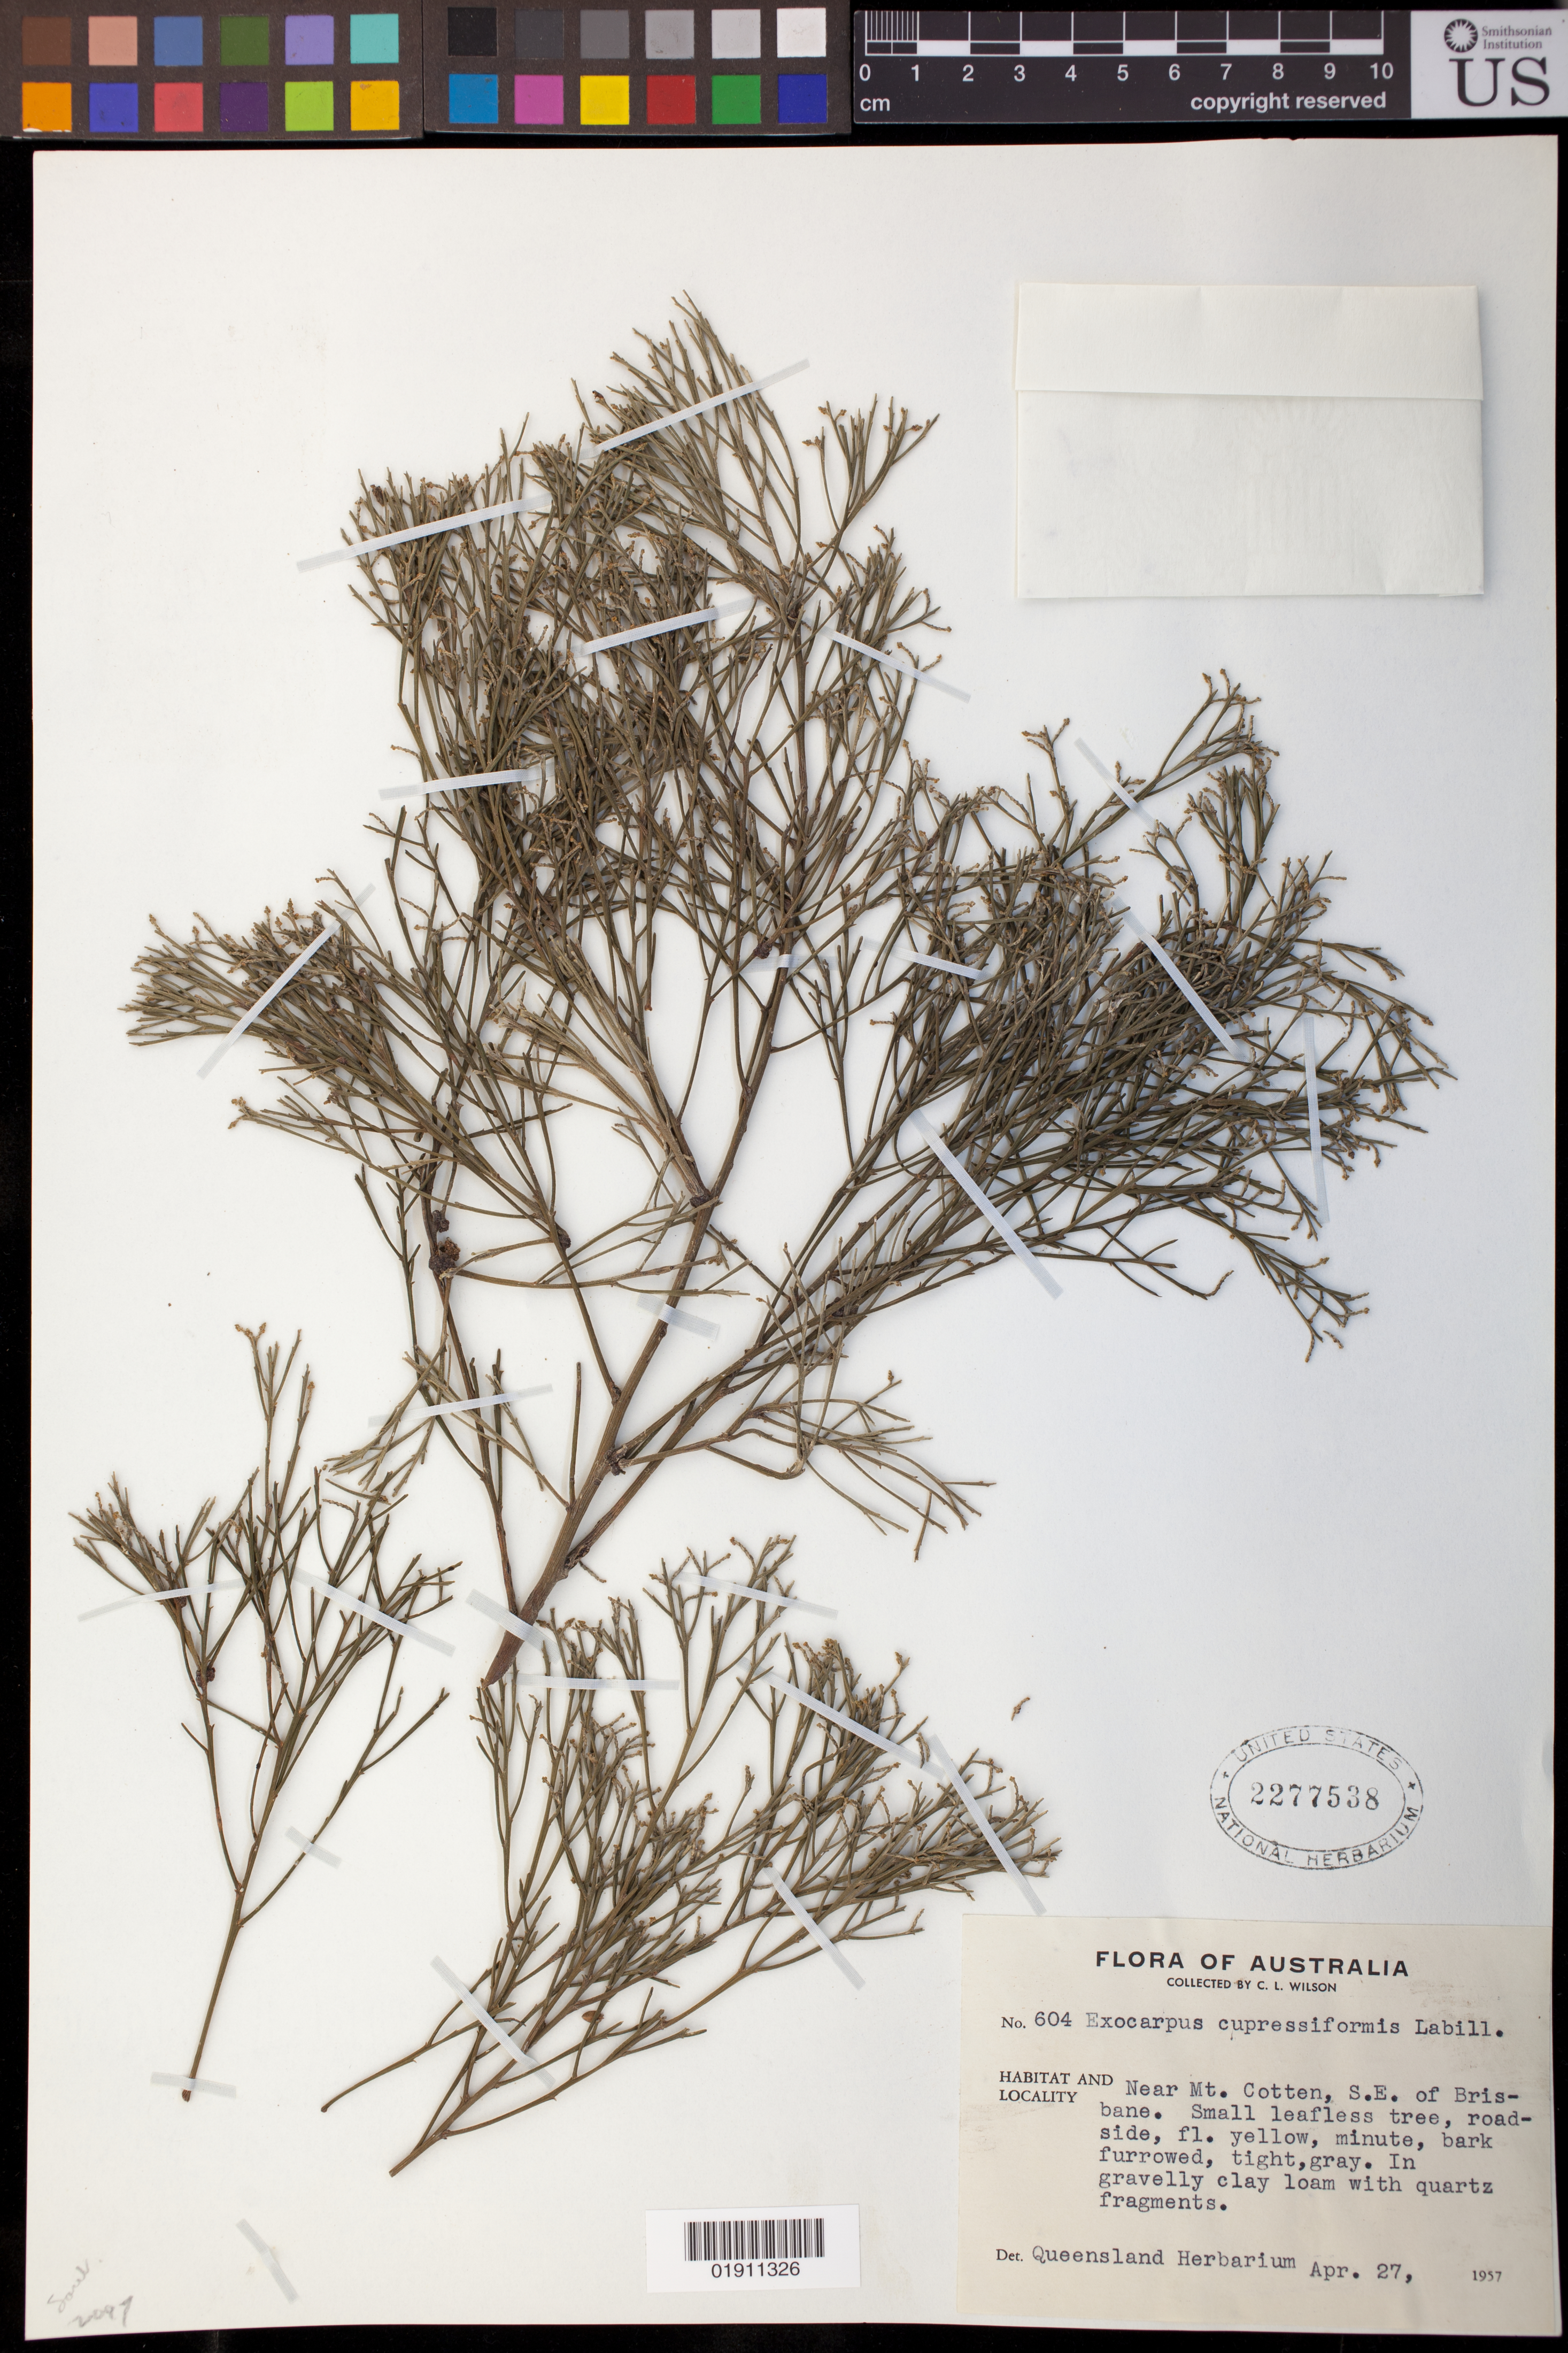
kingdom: Plantae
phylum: Tracheophyta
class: Magnoliopsida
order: Santalales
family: Santalaceae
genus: Exocarpos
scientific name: Exocarpos cupressiformis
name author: Labill.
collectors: C. L. Wilson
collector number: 604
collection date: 1957-04-27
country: Australia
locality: Near Mt. Cotton, S.E. of Brisbane. In gravelly clay loam with quartz fragments.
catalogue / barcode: US 2277538